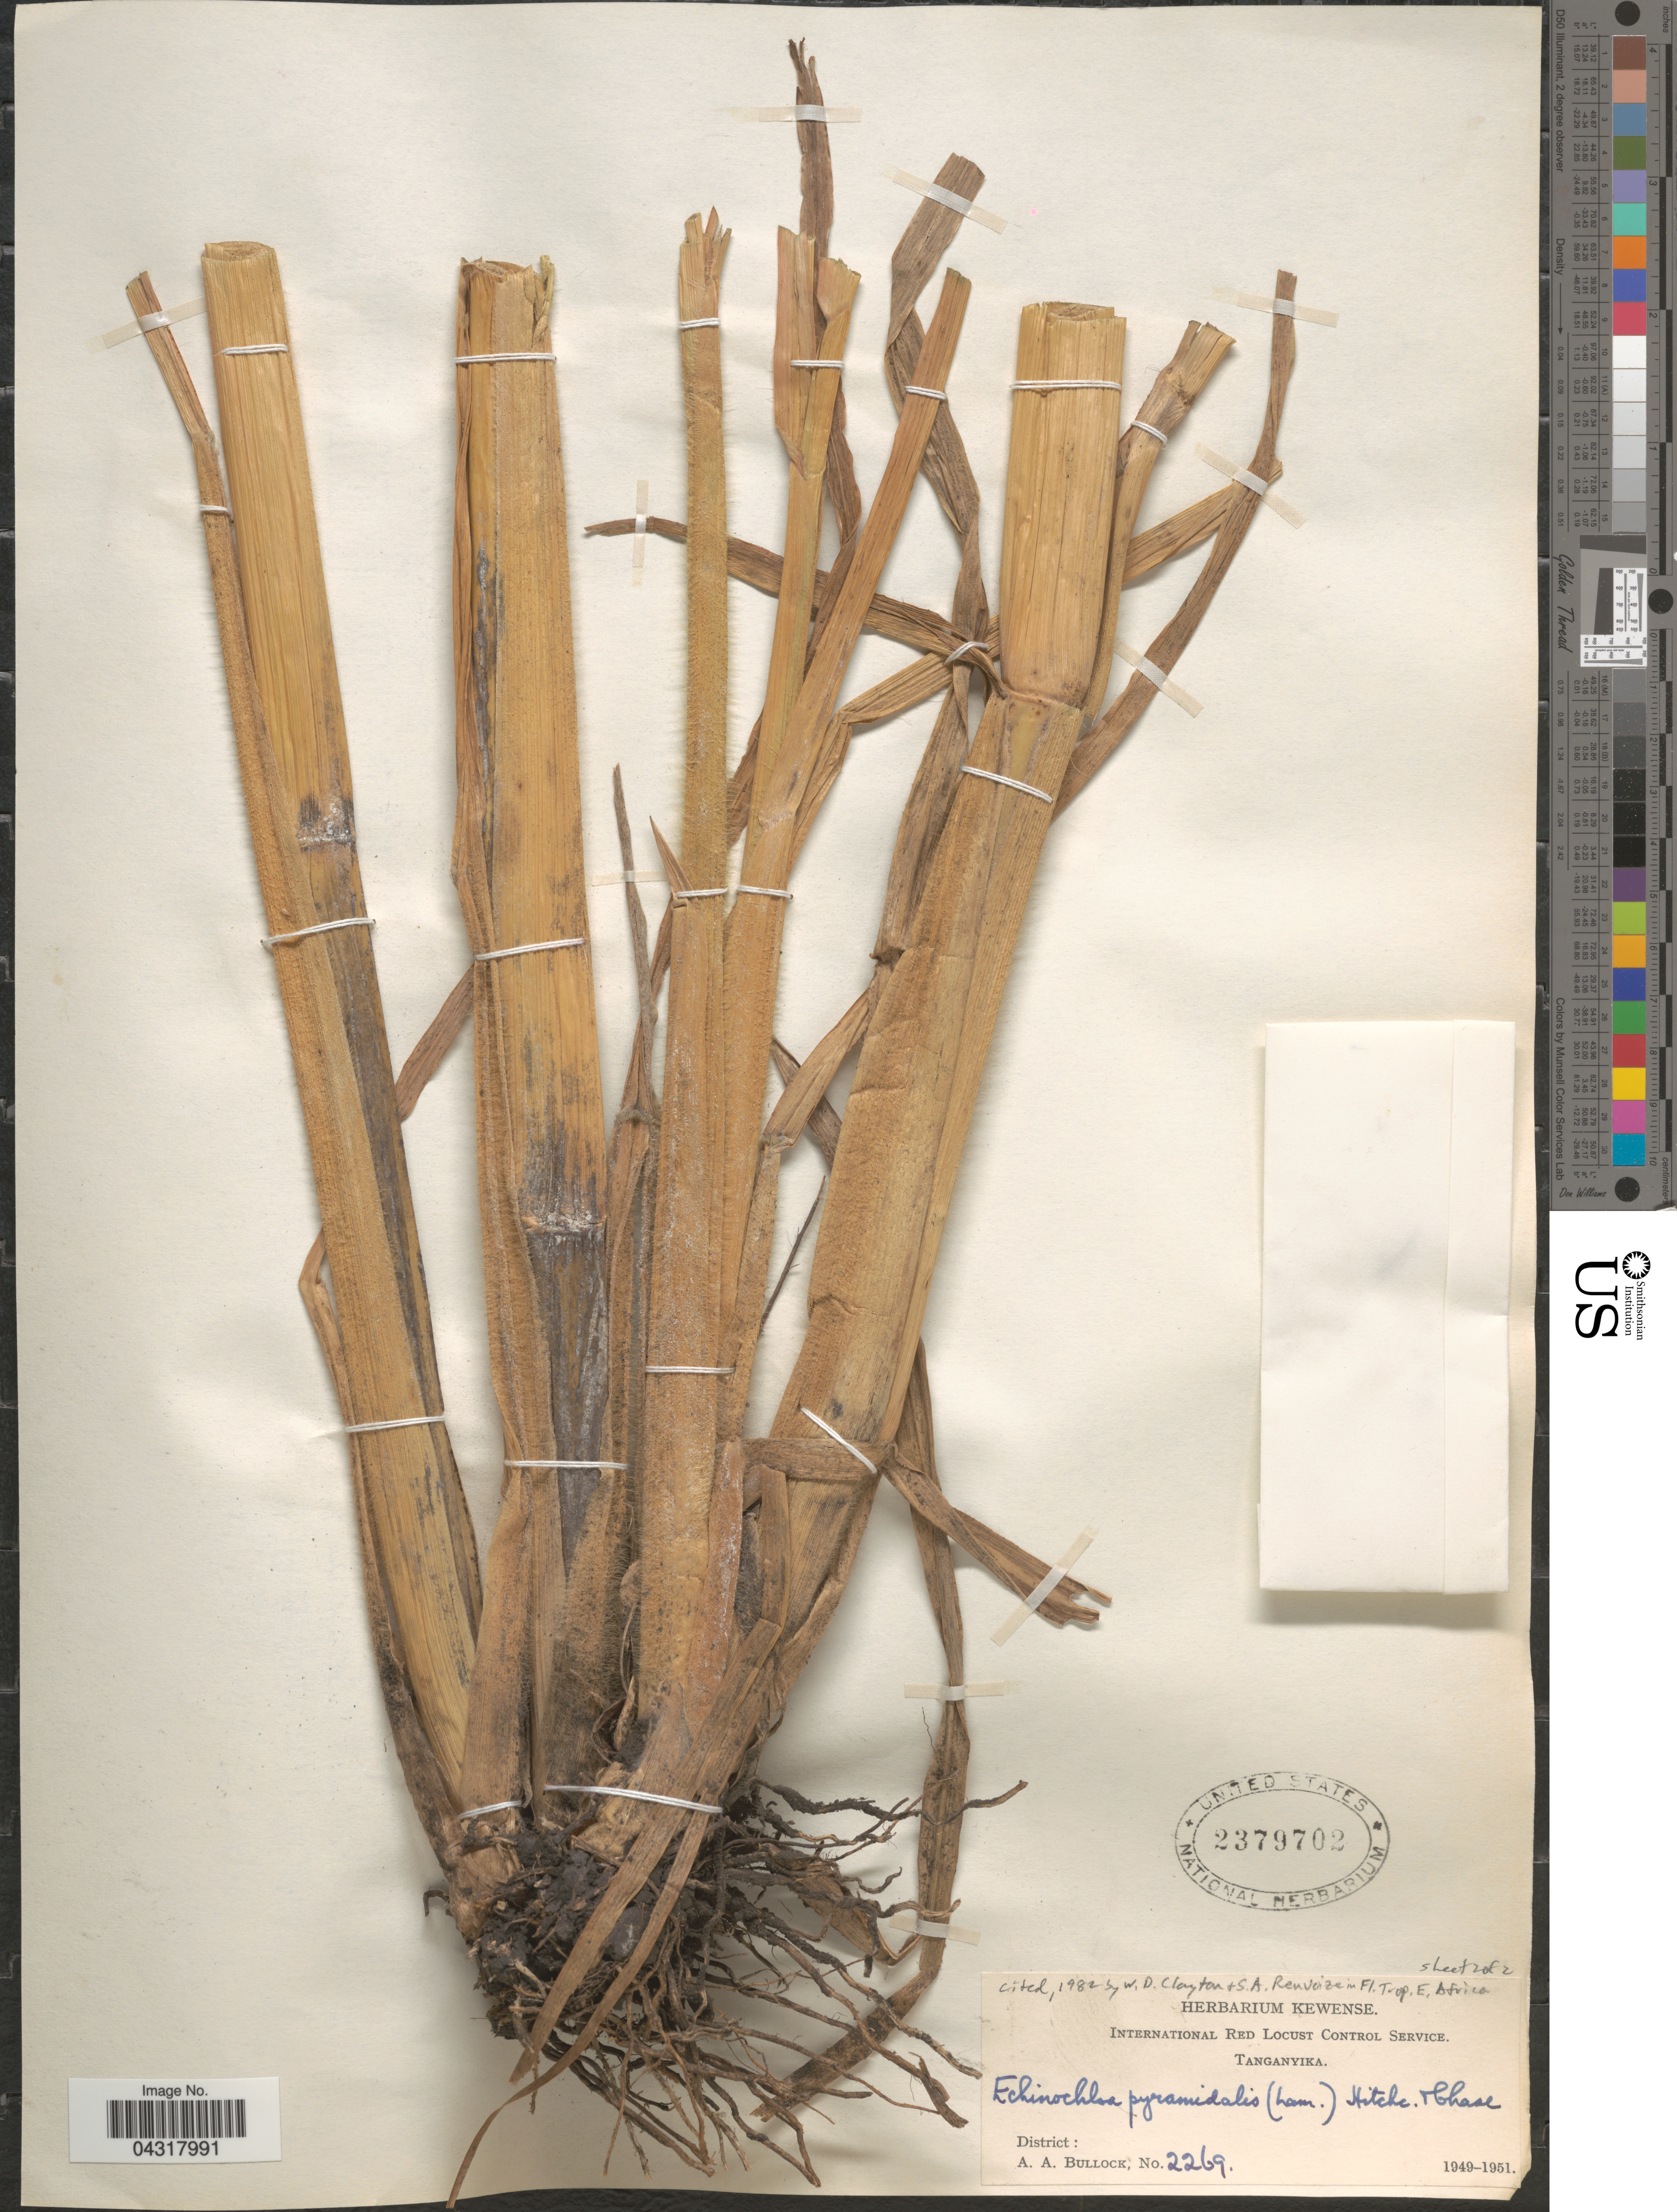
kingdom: Plantae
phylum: Tracheophyta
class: Liliopsida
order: Poales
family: Poaceae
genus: Echinochloa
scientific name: Echinochloa pyramidalis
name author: (Lam.) Hitchc. & Chase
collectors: A. Bullock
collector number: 2269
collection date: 1949/1951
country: Tanzania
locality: Tanganyika. District.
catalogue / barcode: US 2379702